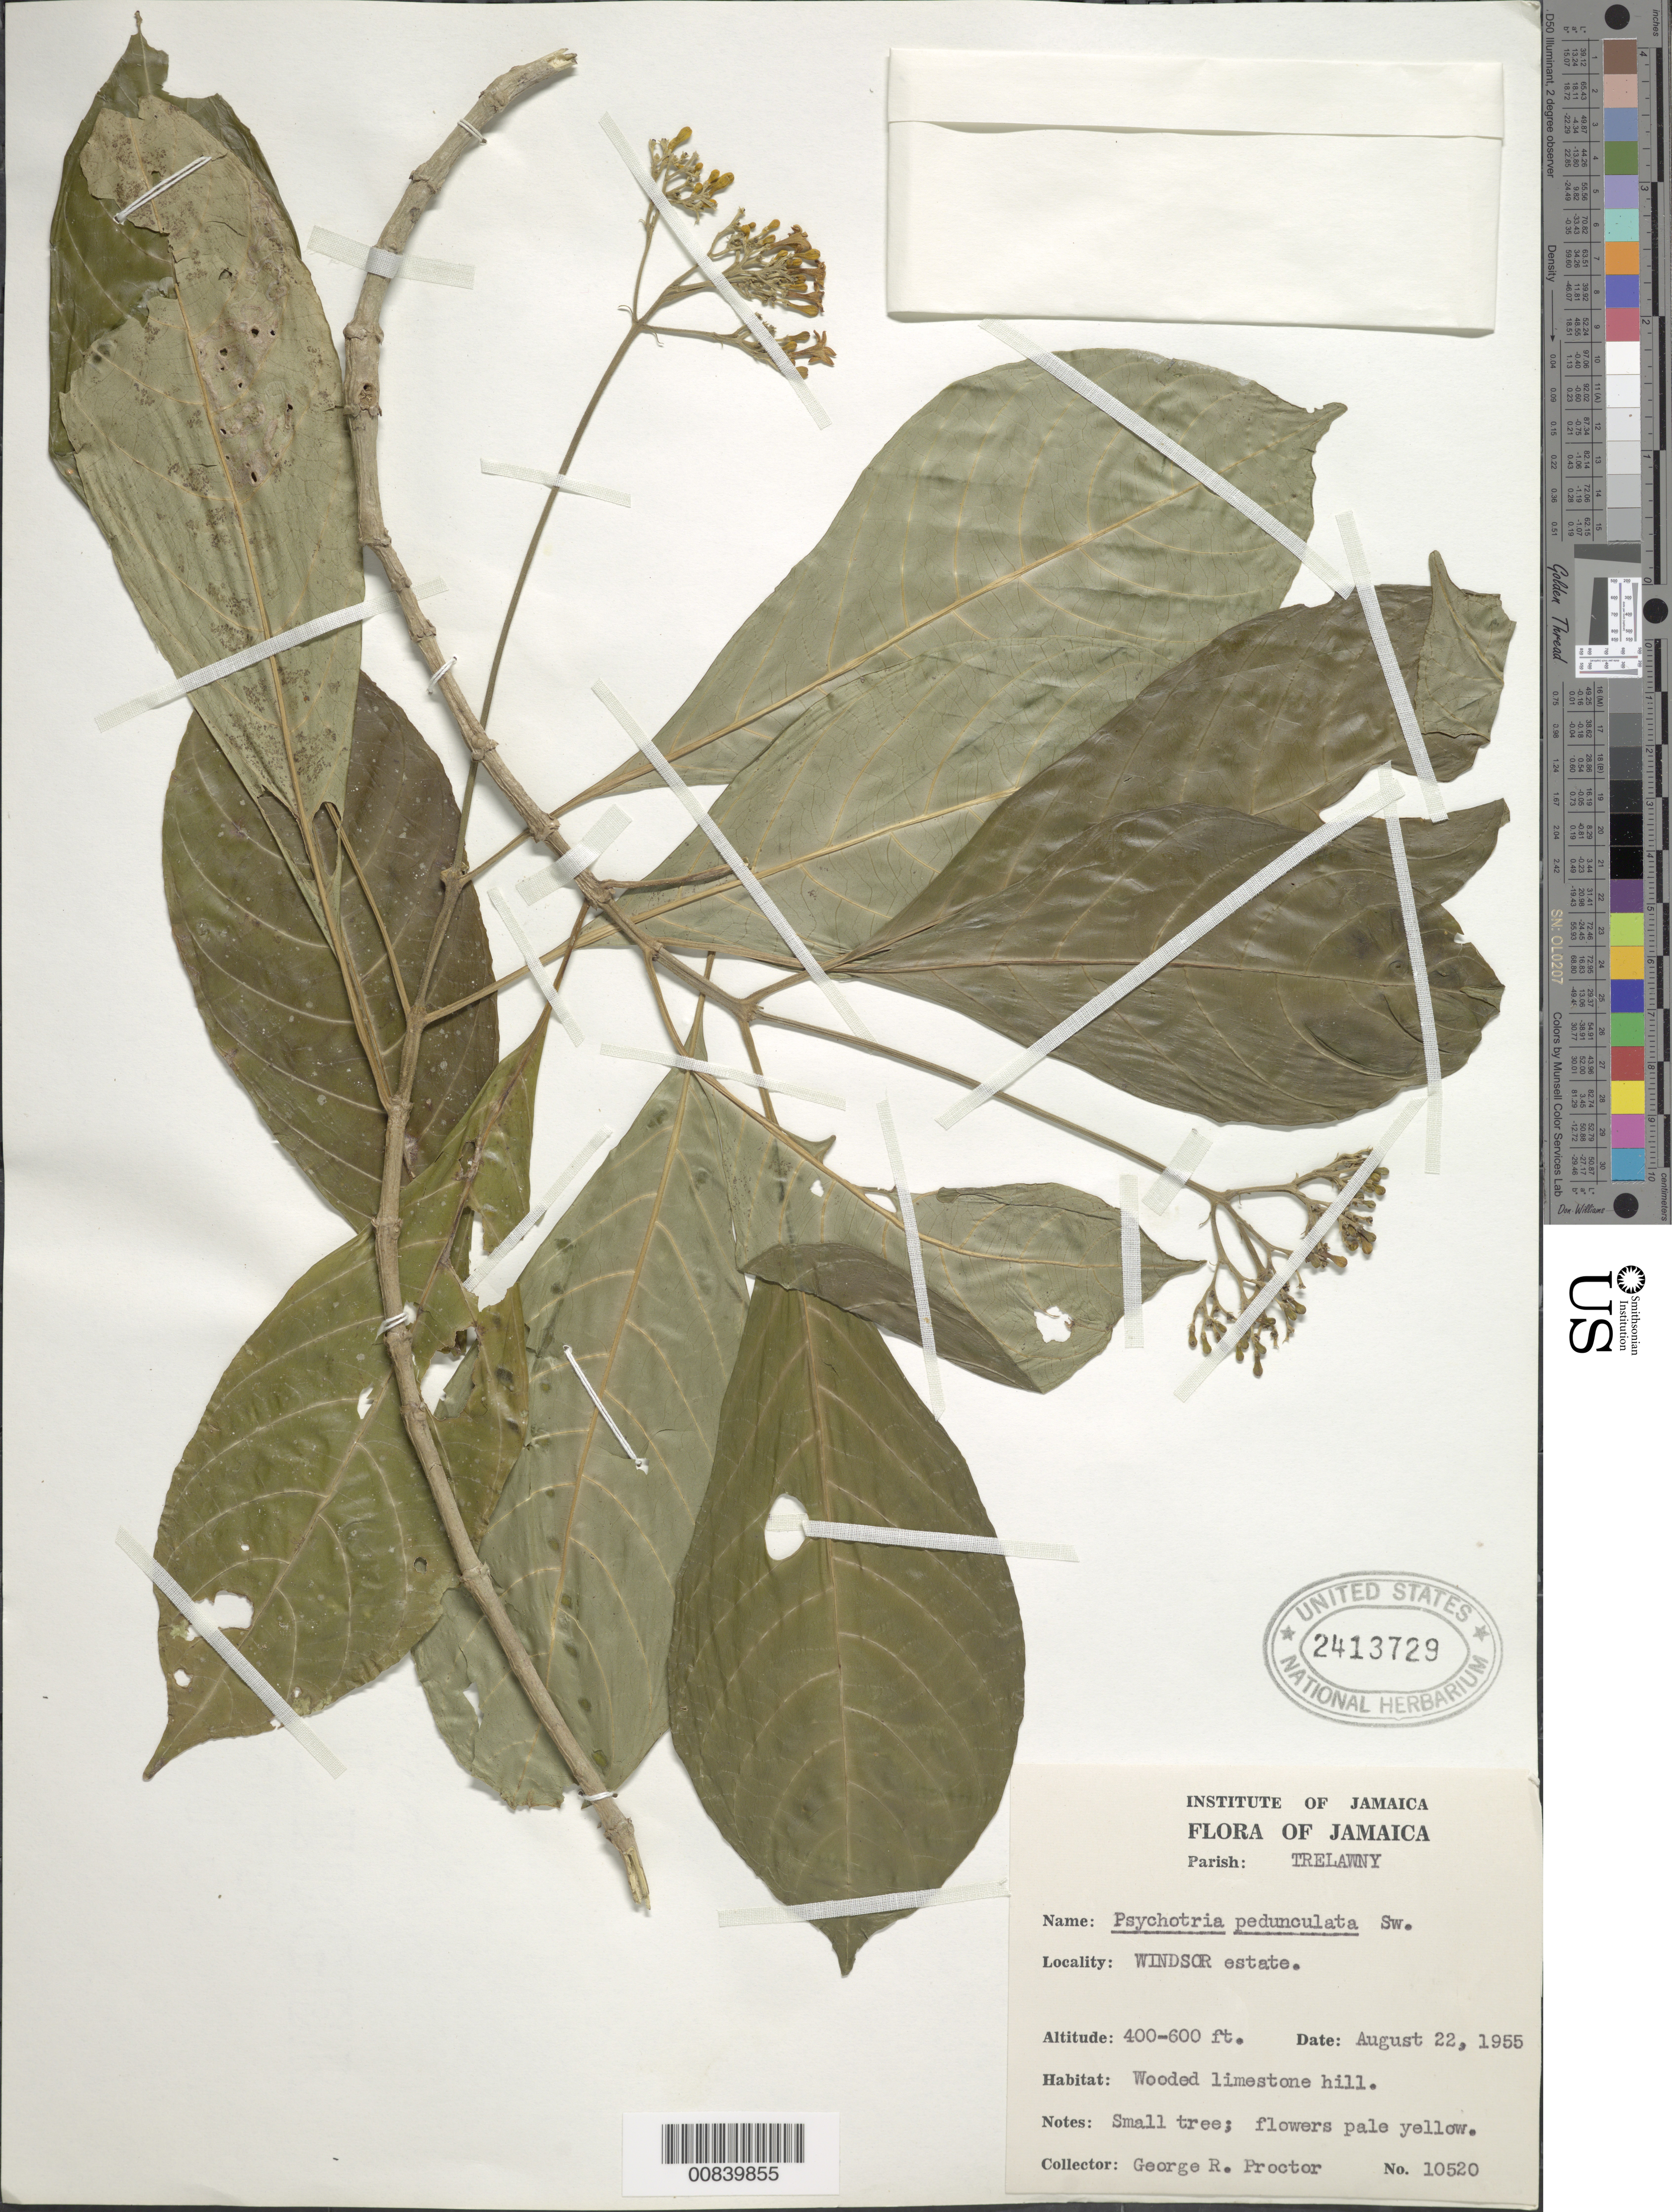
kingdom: Plantae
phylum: Tracheophyta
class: Magnoliopsida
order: Gentianales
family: Rubiaceae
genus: Psychotria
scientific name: Psychotria pendunculata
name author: Sw.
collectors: G. R. Proctor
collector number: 10520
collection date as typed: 22 Aug 1955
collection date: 1955-08-22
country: Jamaica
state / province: Trelawny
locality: Windsor estate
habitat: Wooded limestone hill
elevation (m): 122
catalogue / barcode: US 2413729